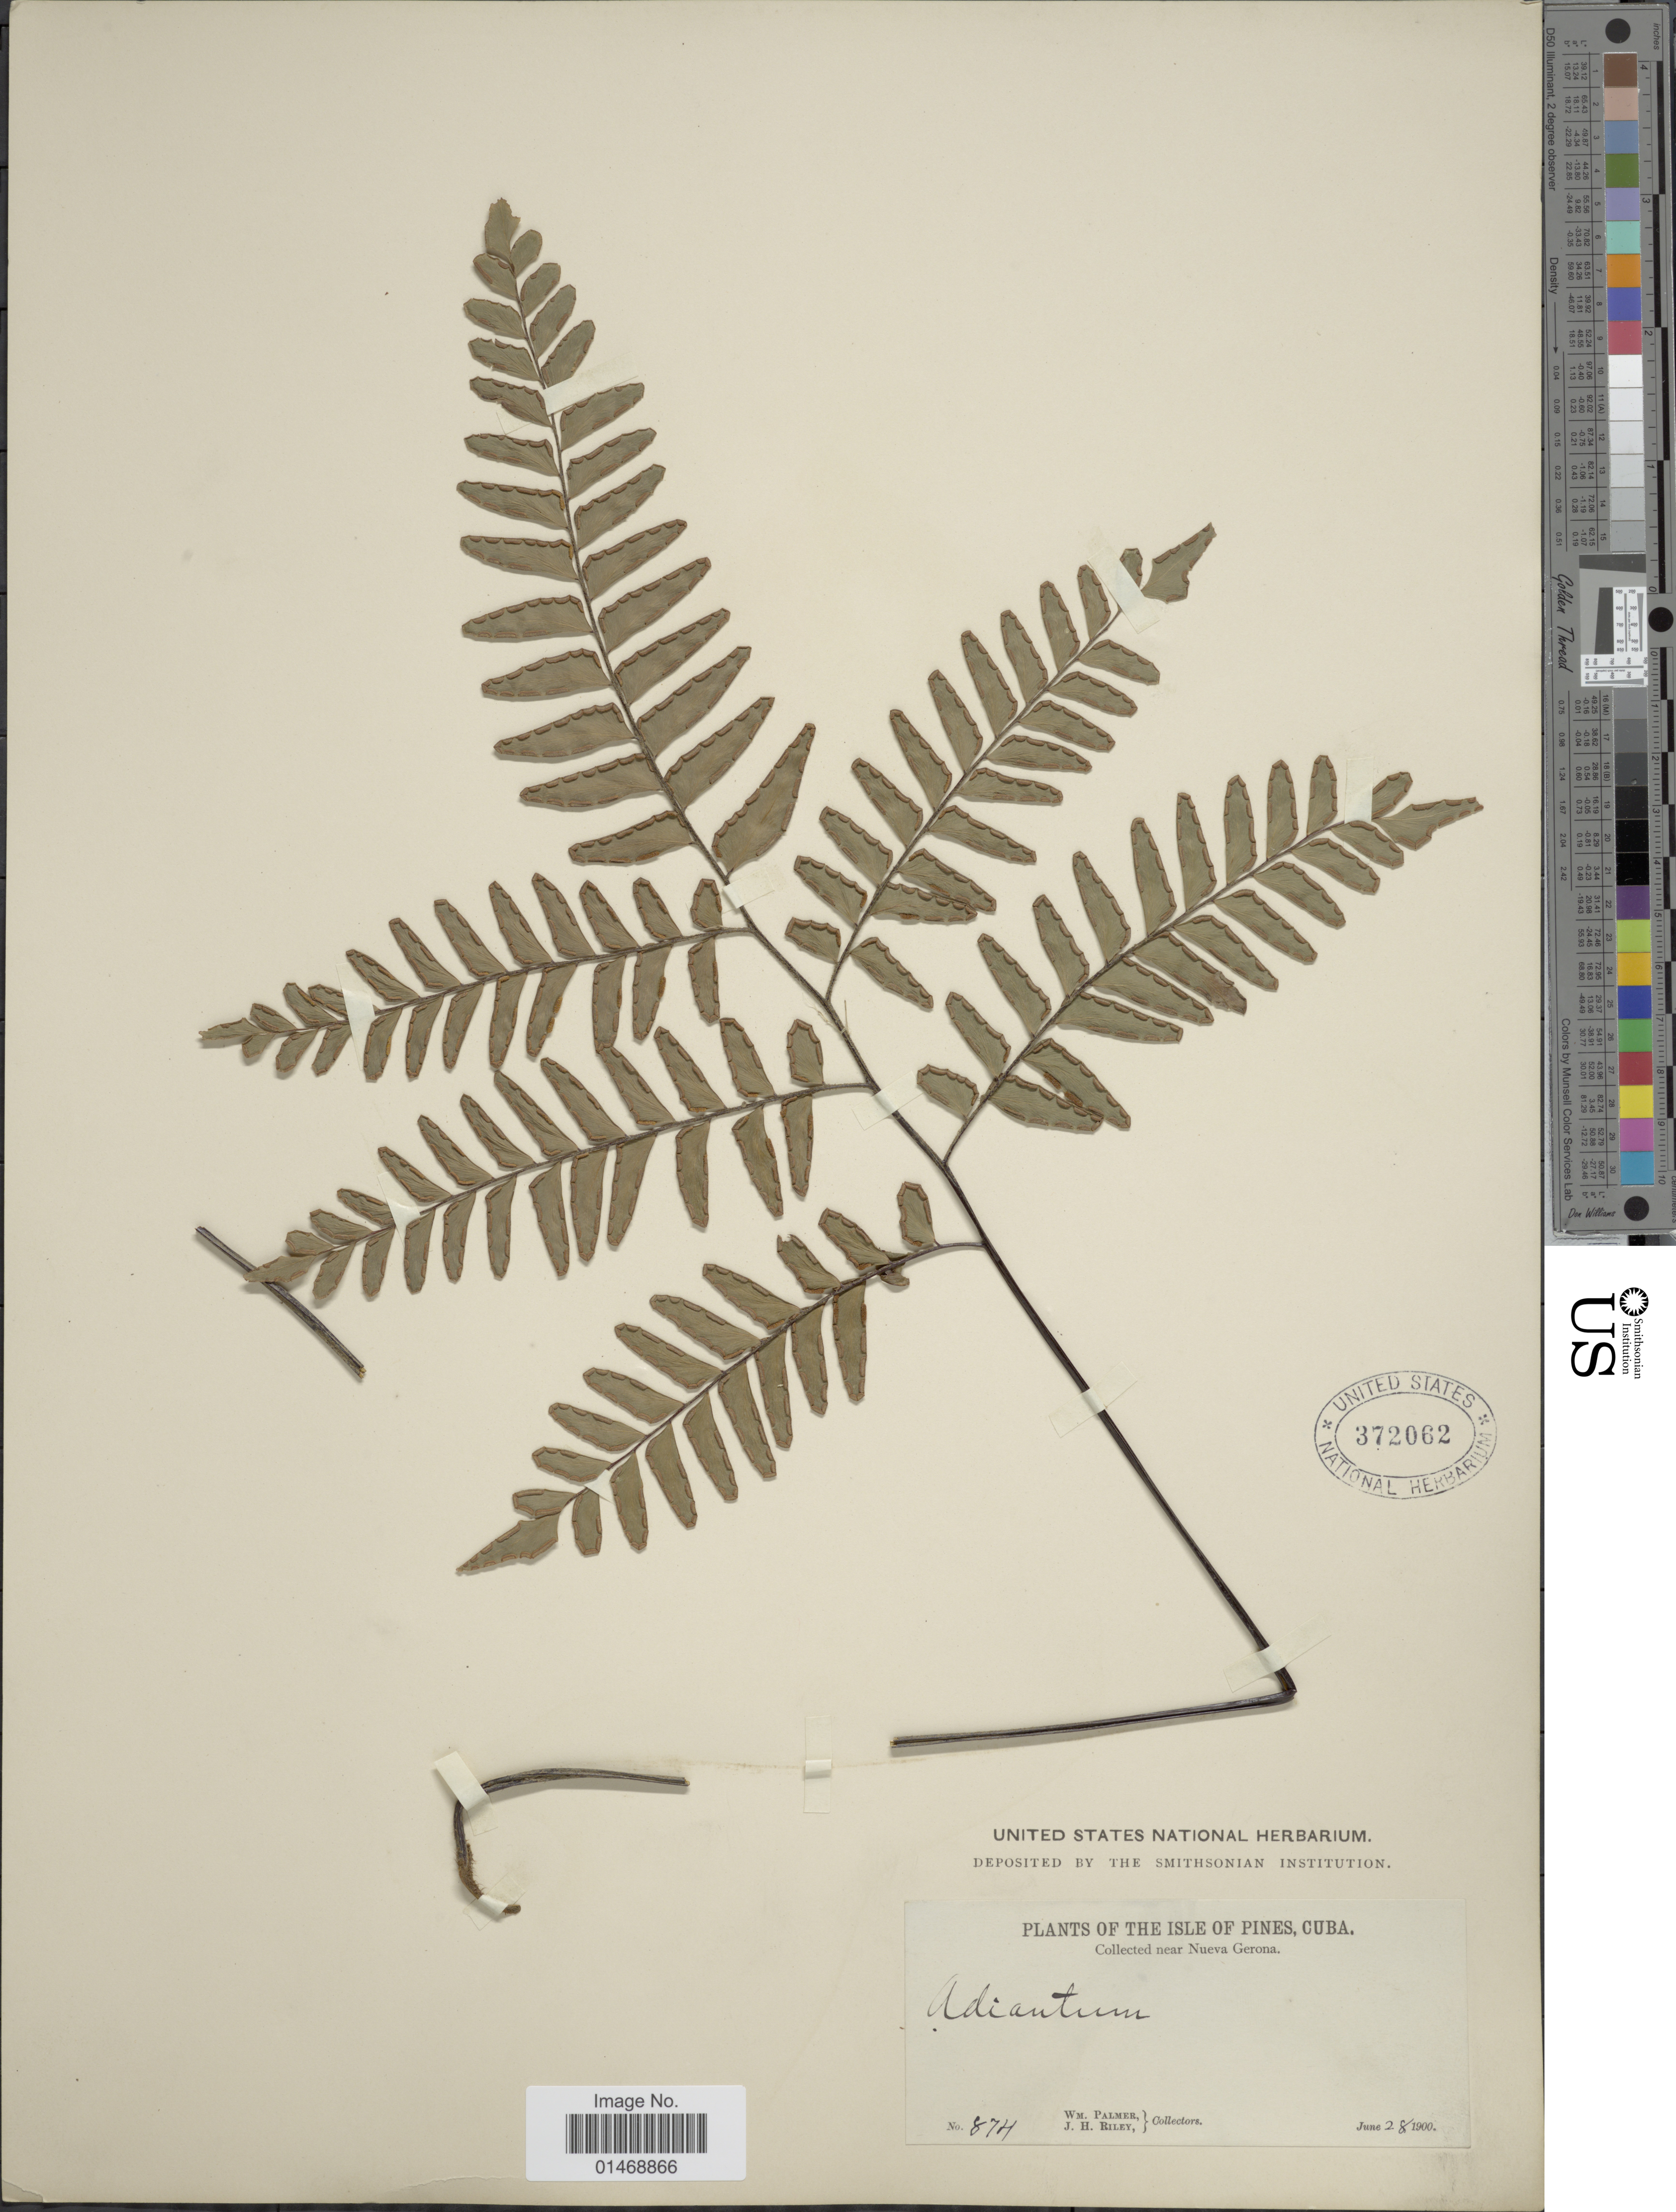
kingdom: Plantae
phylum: Tracheophyta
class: Polypodiopsida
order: Polypodiales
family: Pteridaceae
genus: Adiantum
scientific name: Adiantum latifolium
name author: Lam.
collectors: W. Palmer & J. H. Riley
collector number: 874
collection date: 1900-06-28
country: Cuba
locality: The Isle of Pines, near Nuev Gerona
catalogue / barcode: US 372062